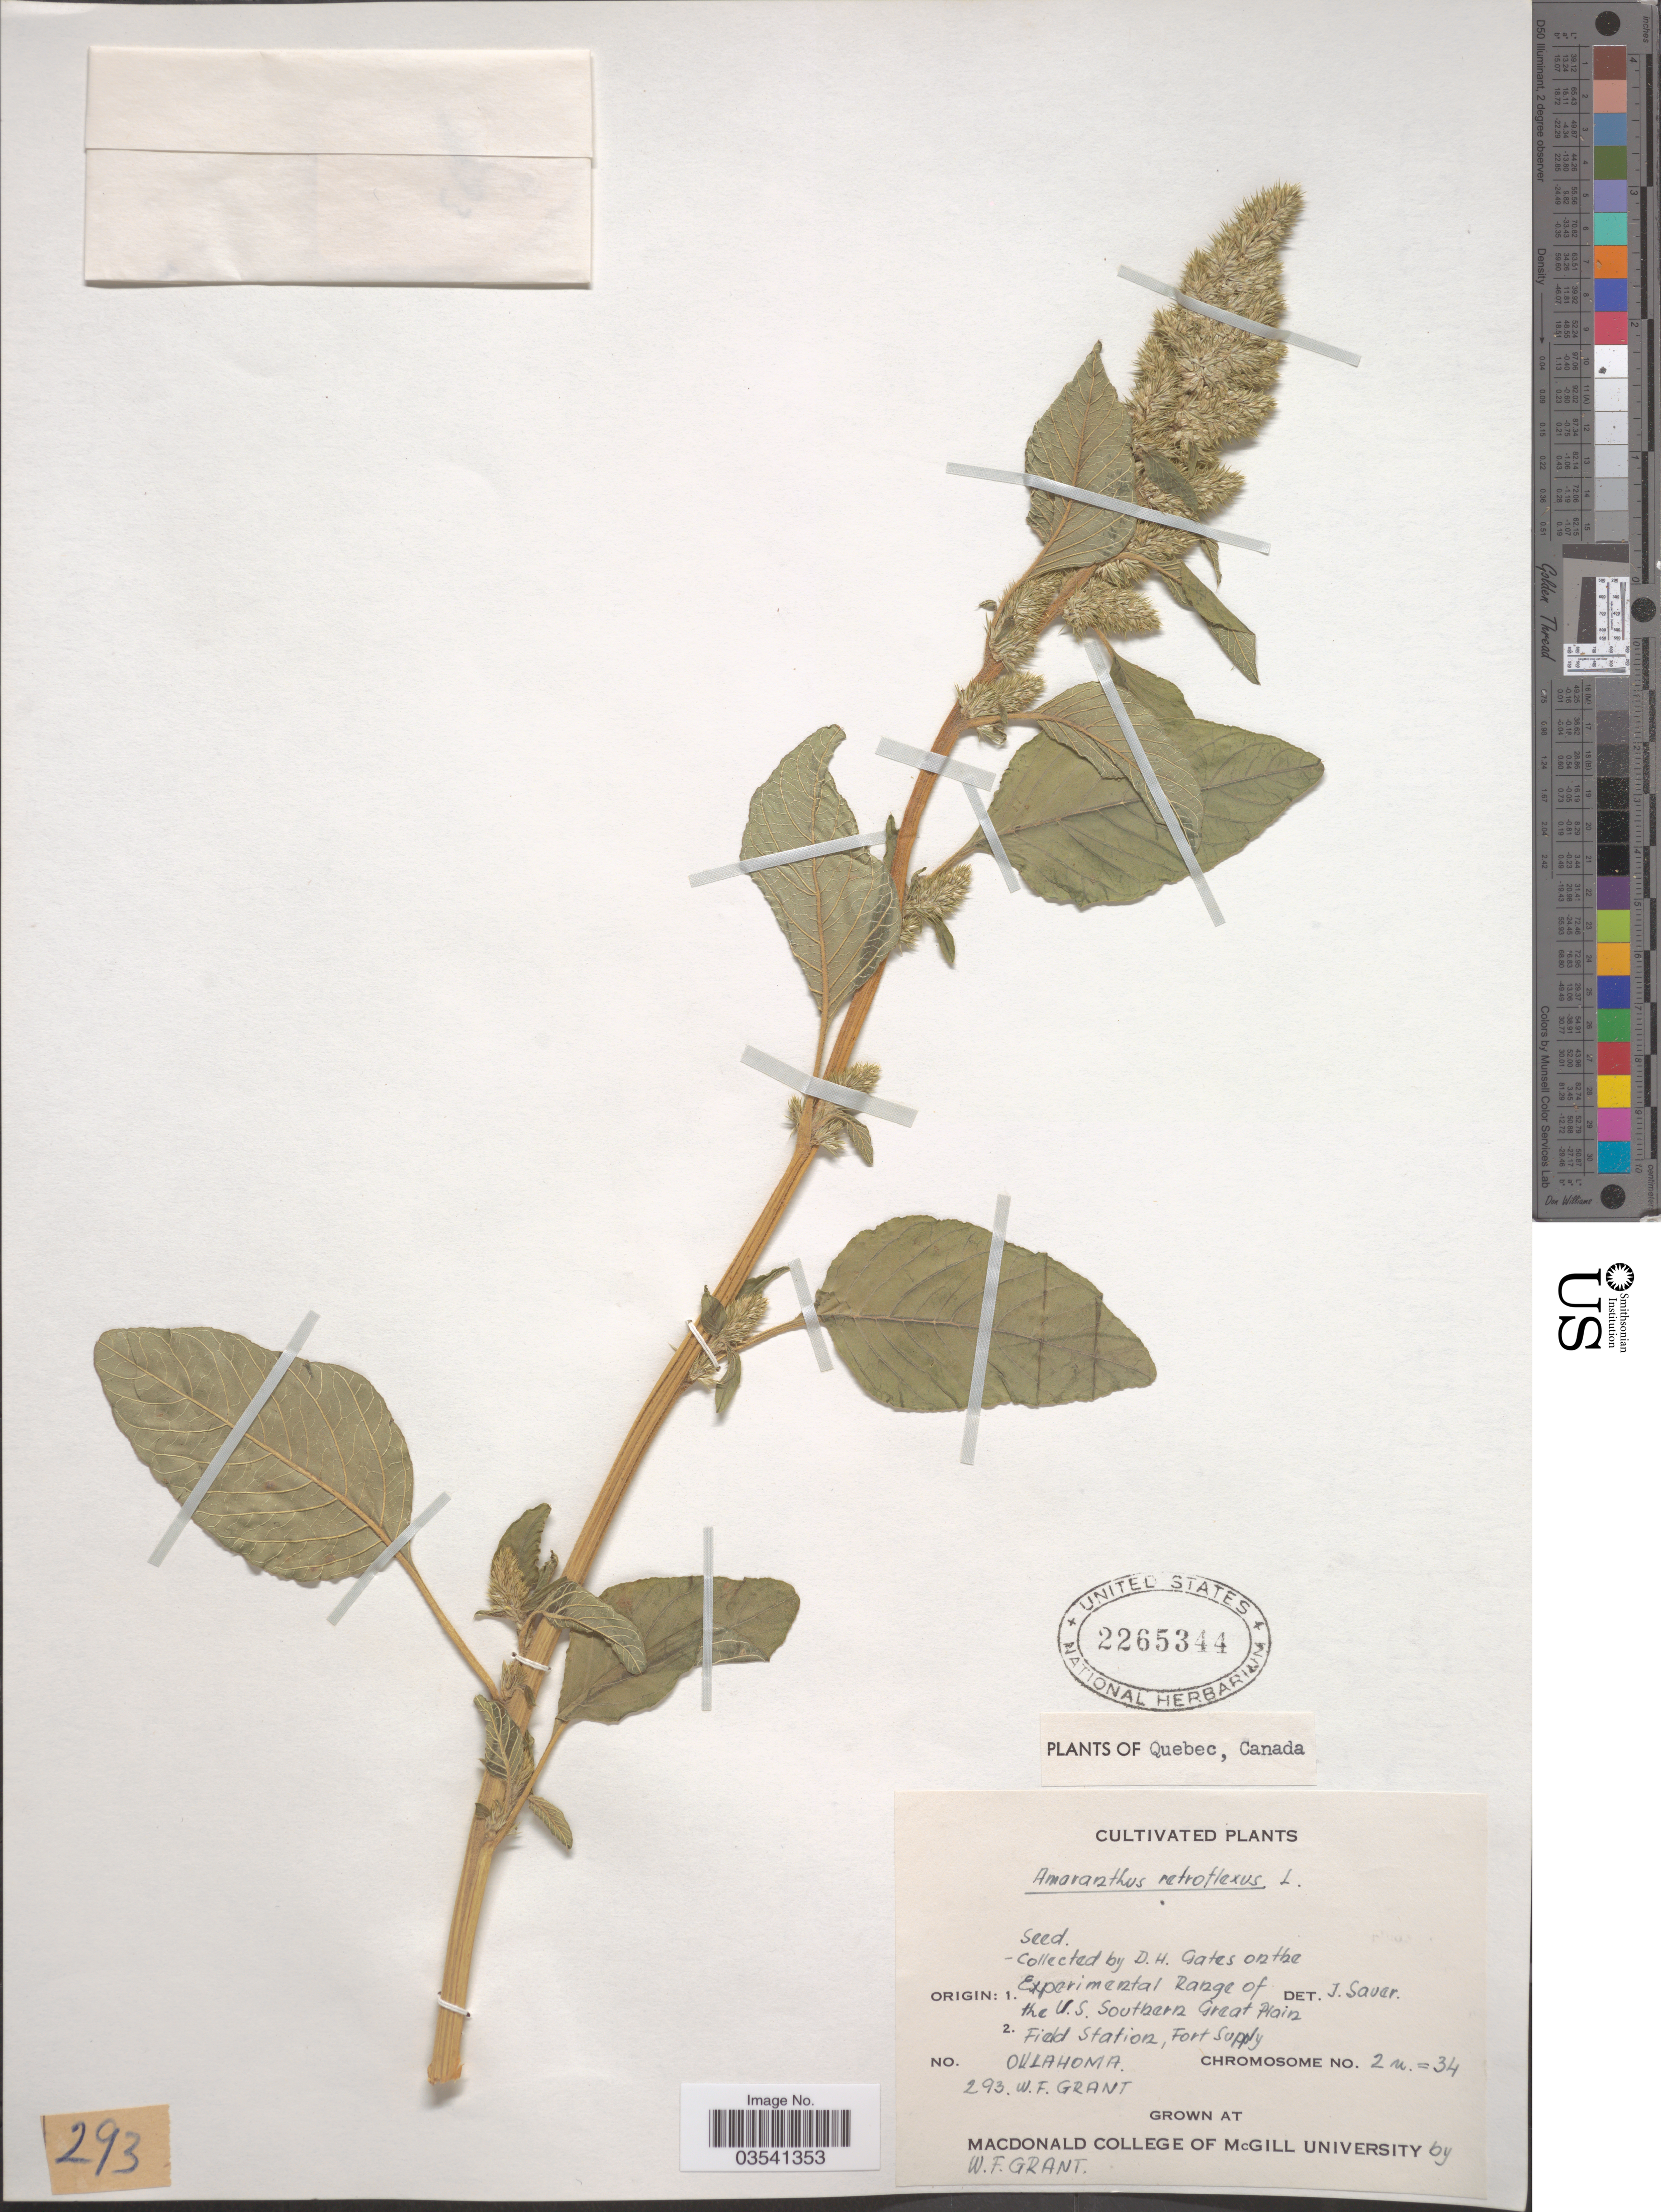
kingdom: Plantae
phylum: Tracheophyta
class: Magnoliopsida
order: Caryophyllales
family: Amaranthaceae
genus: Amaranthus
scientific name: Amaranthus retroflexus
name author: L.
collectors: W. Grant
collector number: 293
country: Canada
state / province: Quebec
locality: Grown at MacDonald College of McGill University.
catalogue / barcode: US 2265344